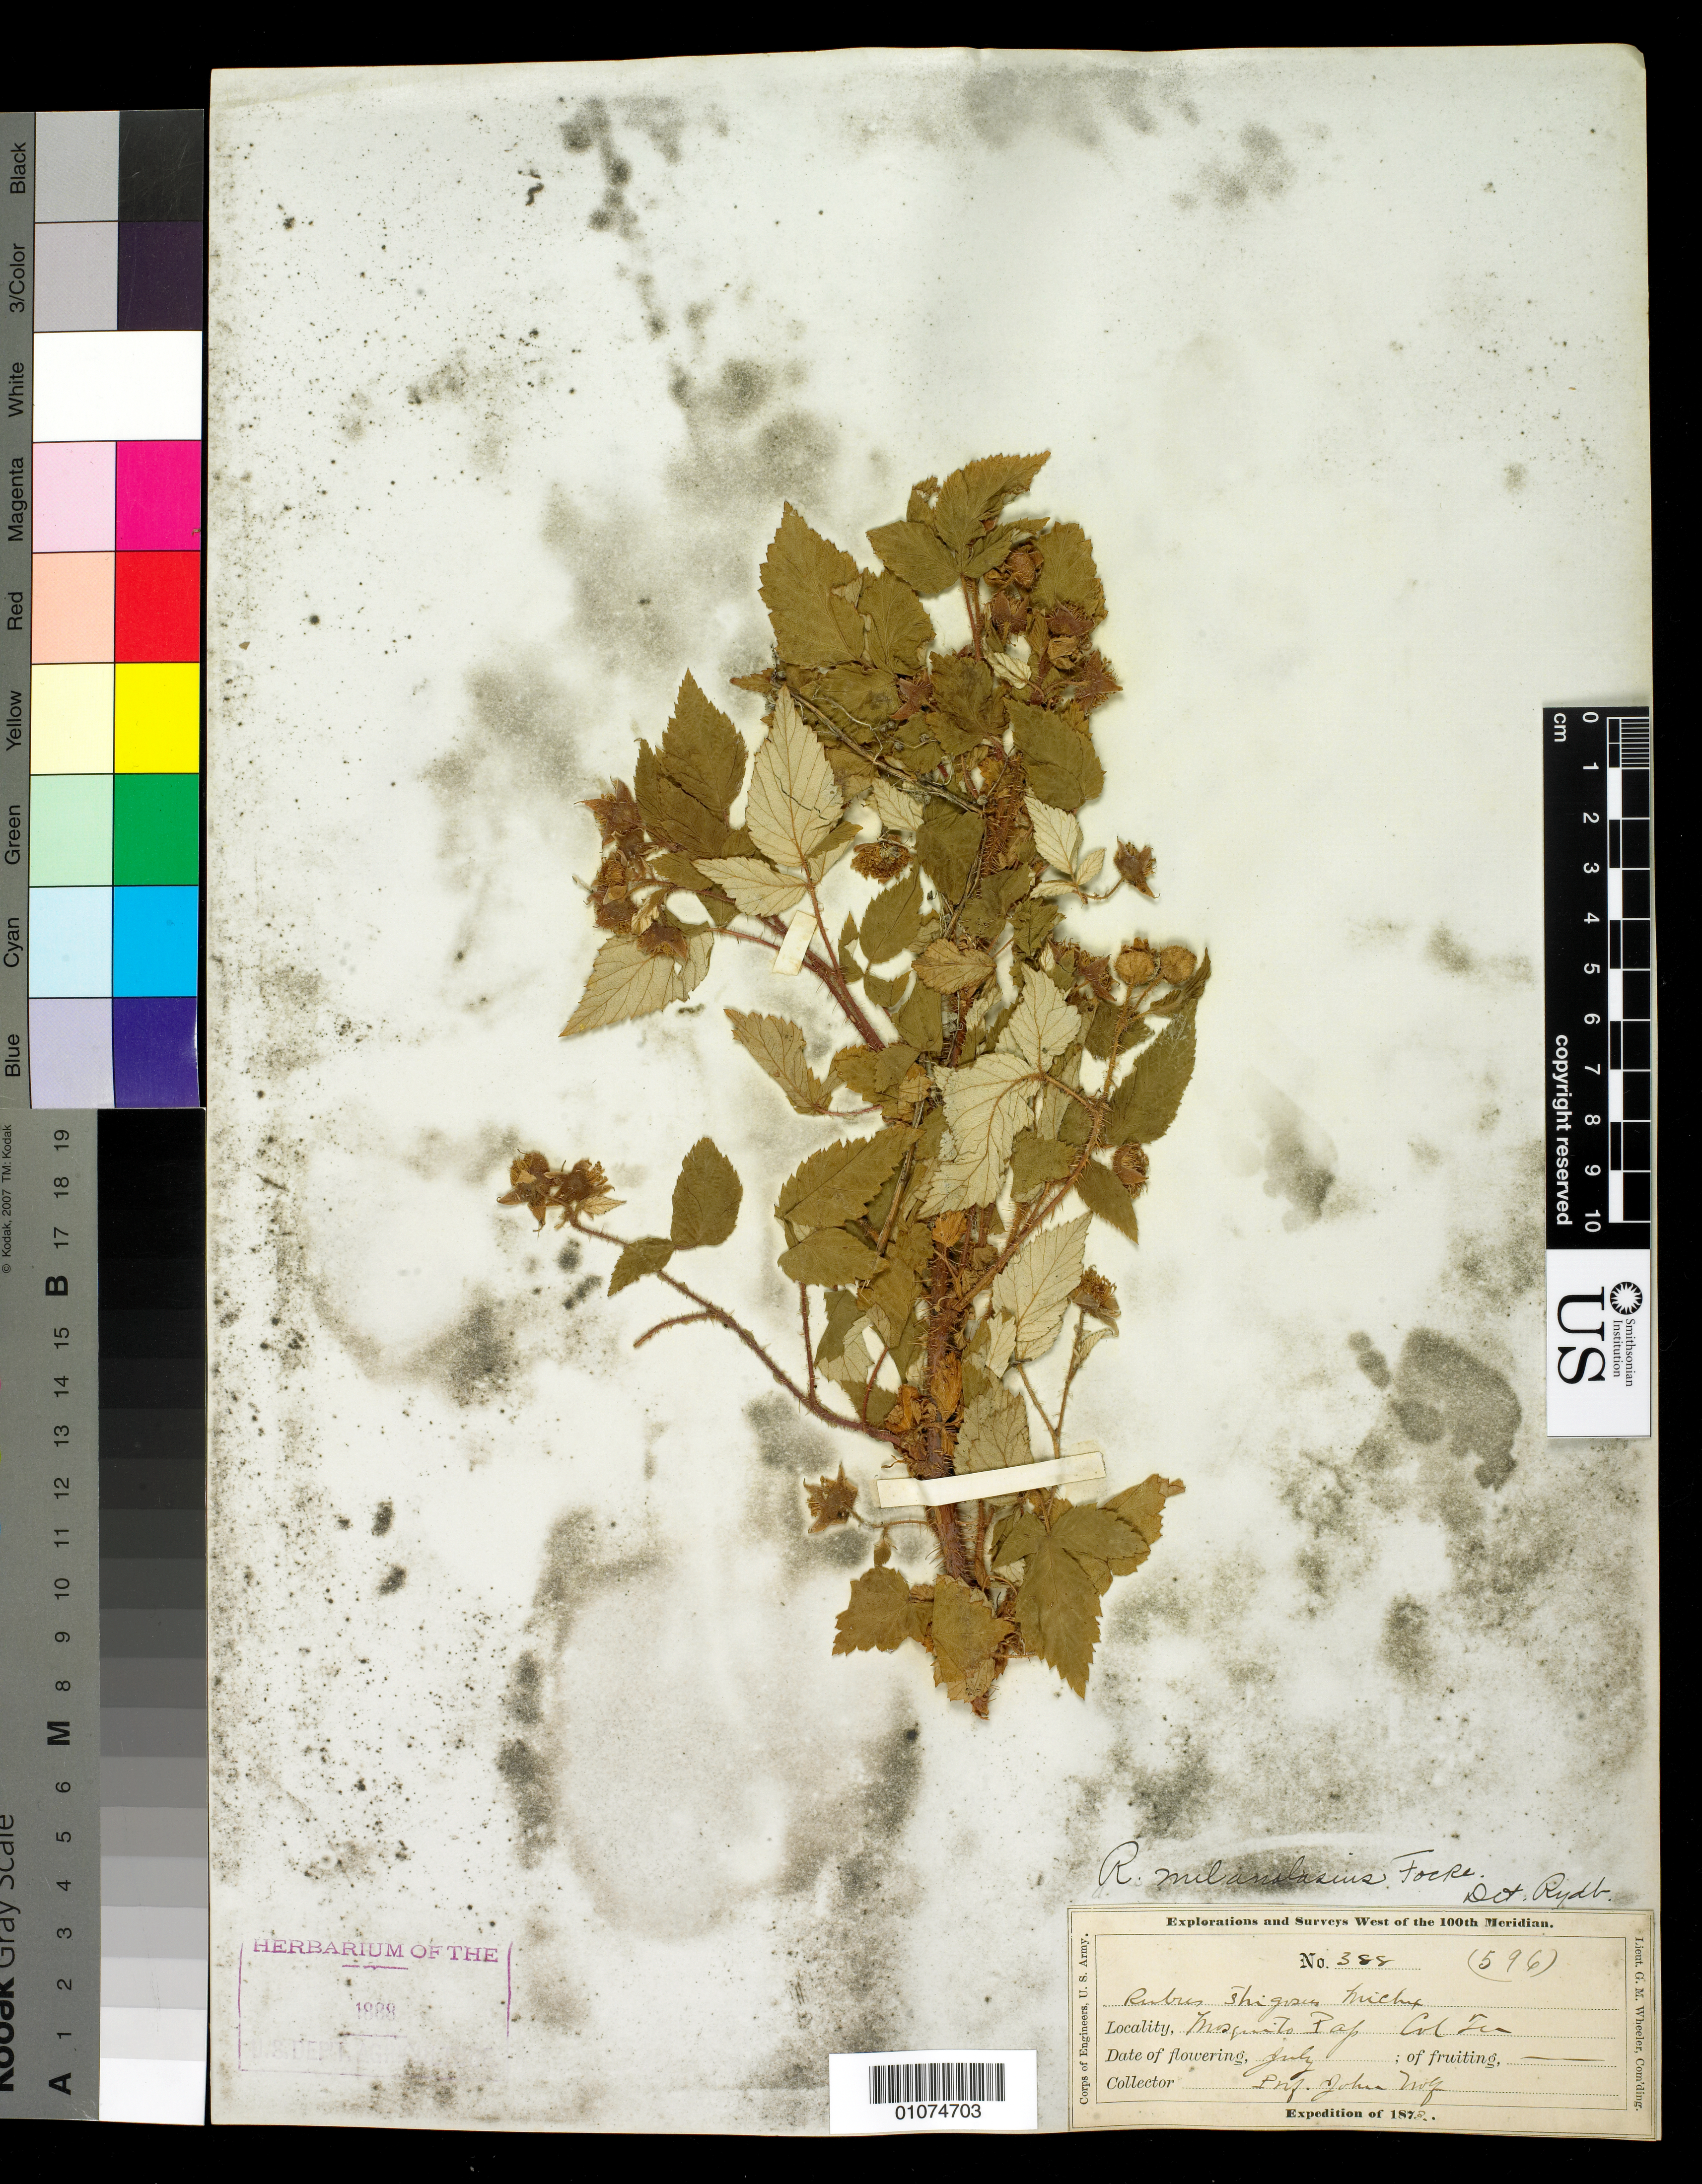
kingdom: Plantae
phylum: Tracheophyta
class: Magnoliopsida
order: Rosales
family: Rosaceae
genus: Rubus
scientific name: Rubus melanolasius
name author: Dieck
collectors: J. Wolf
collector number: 388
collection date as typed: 1873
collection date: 1873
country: United States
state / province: Colorado